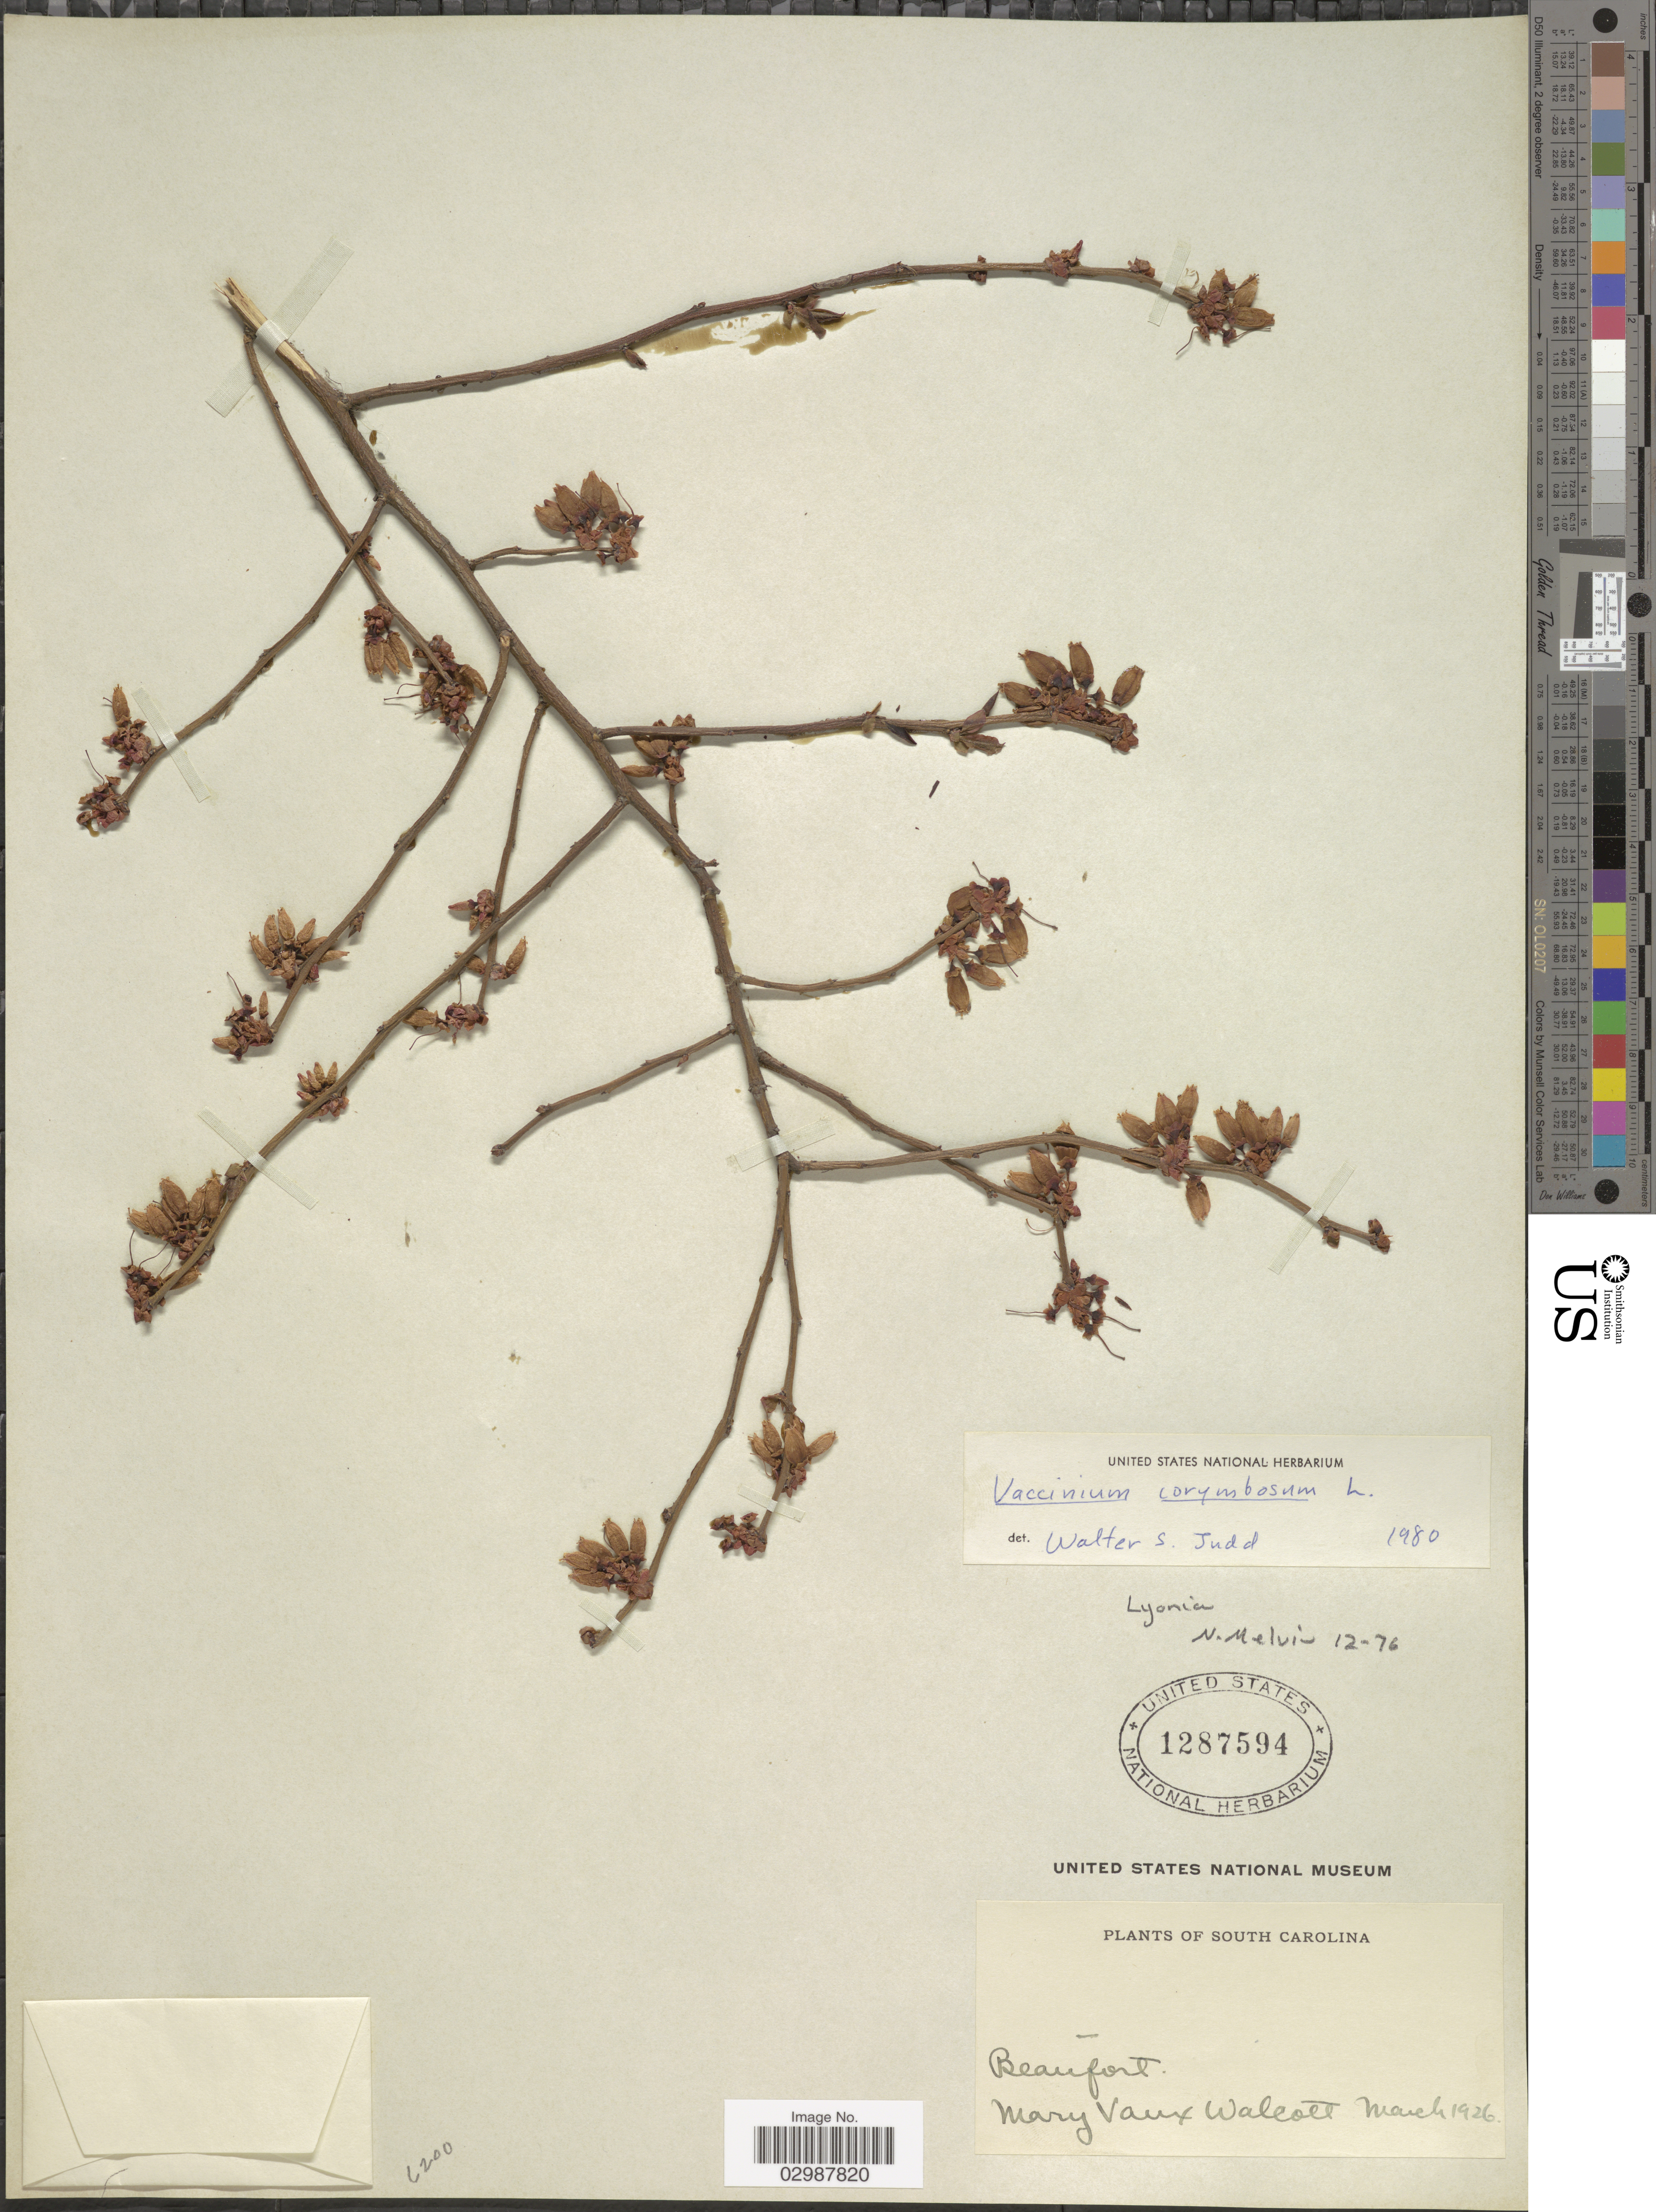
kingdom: Plantae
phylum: Tracheophyta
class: Magnoliopsida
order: Ericales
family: Ericaceae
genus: Vaccinium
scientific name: Vaccinium corymbosum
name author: L.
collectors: M. Walcott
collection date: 1926-03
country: United States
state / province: South Carolina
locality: Beaufort.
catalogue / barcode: US 1287594